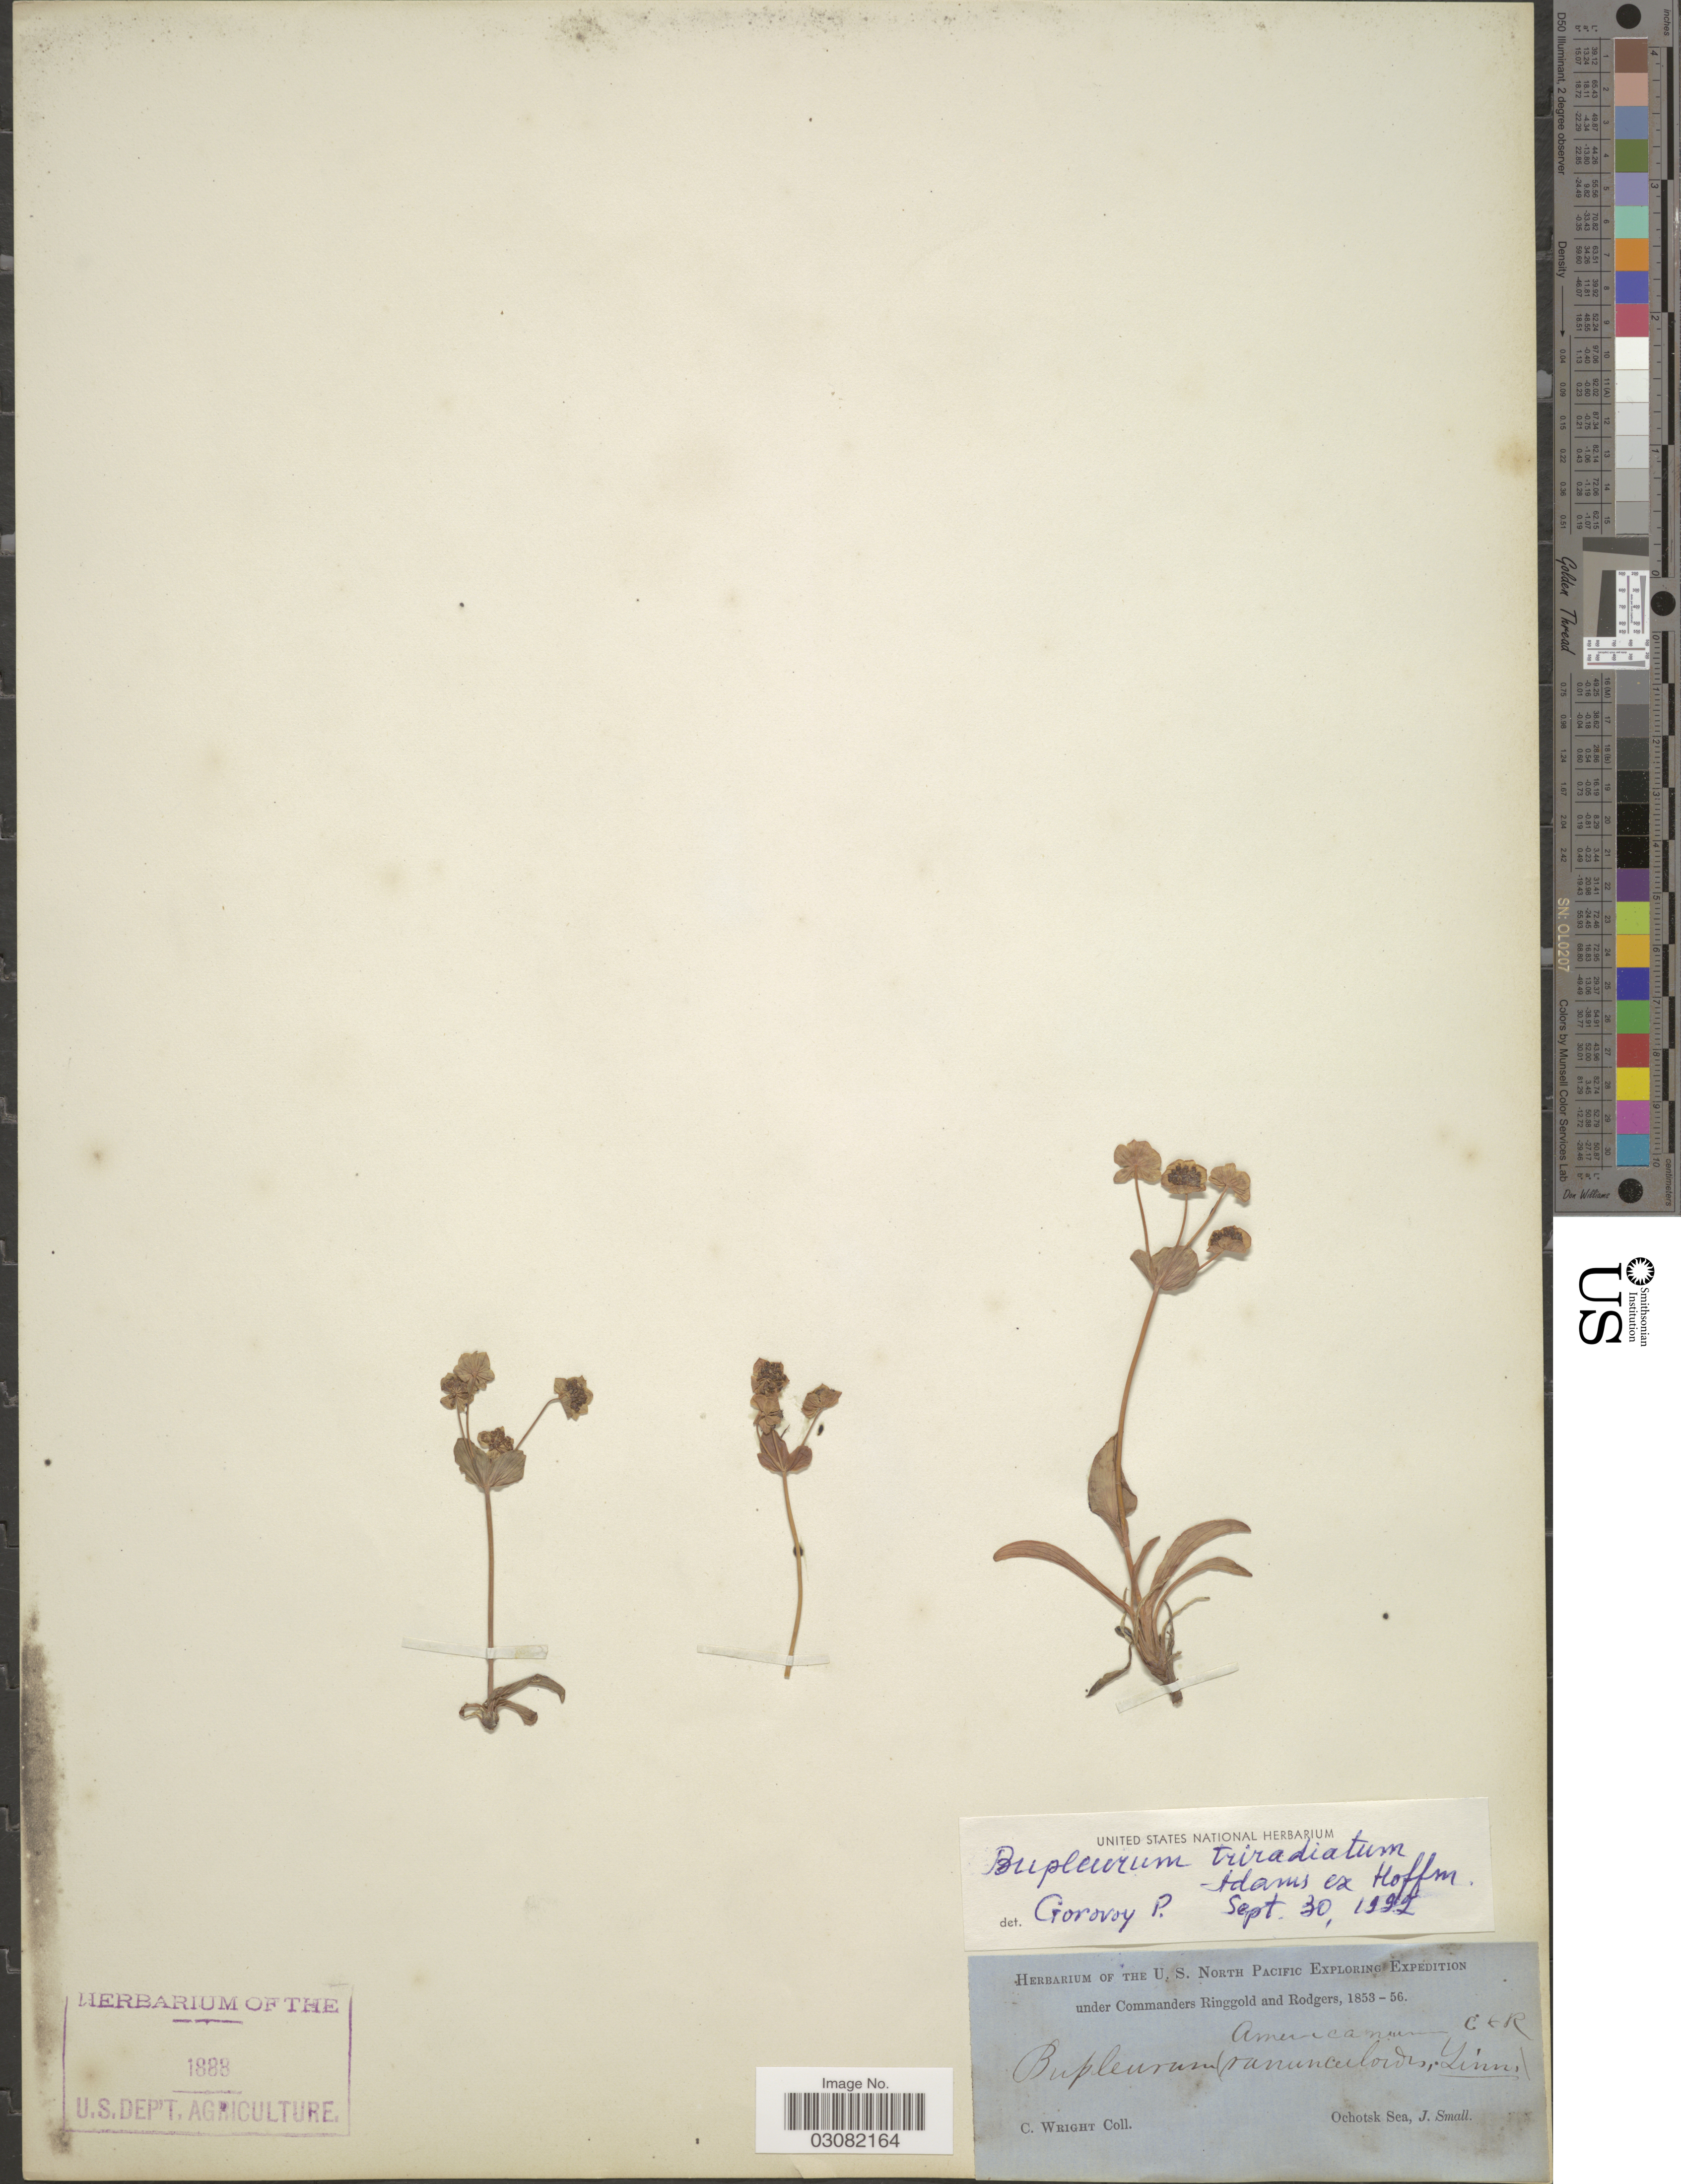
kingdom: Plantae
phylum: Tracheophyta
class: Magnoliopsida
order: Apiales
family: Apiaceae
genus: Bupleurum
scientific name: Bupleurum americanum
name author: J.M. Coult. & Rose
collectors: C. Wright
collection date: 1853/1856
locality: Ochotsk Sea.